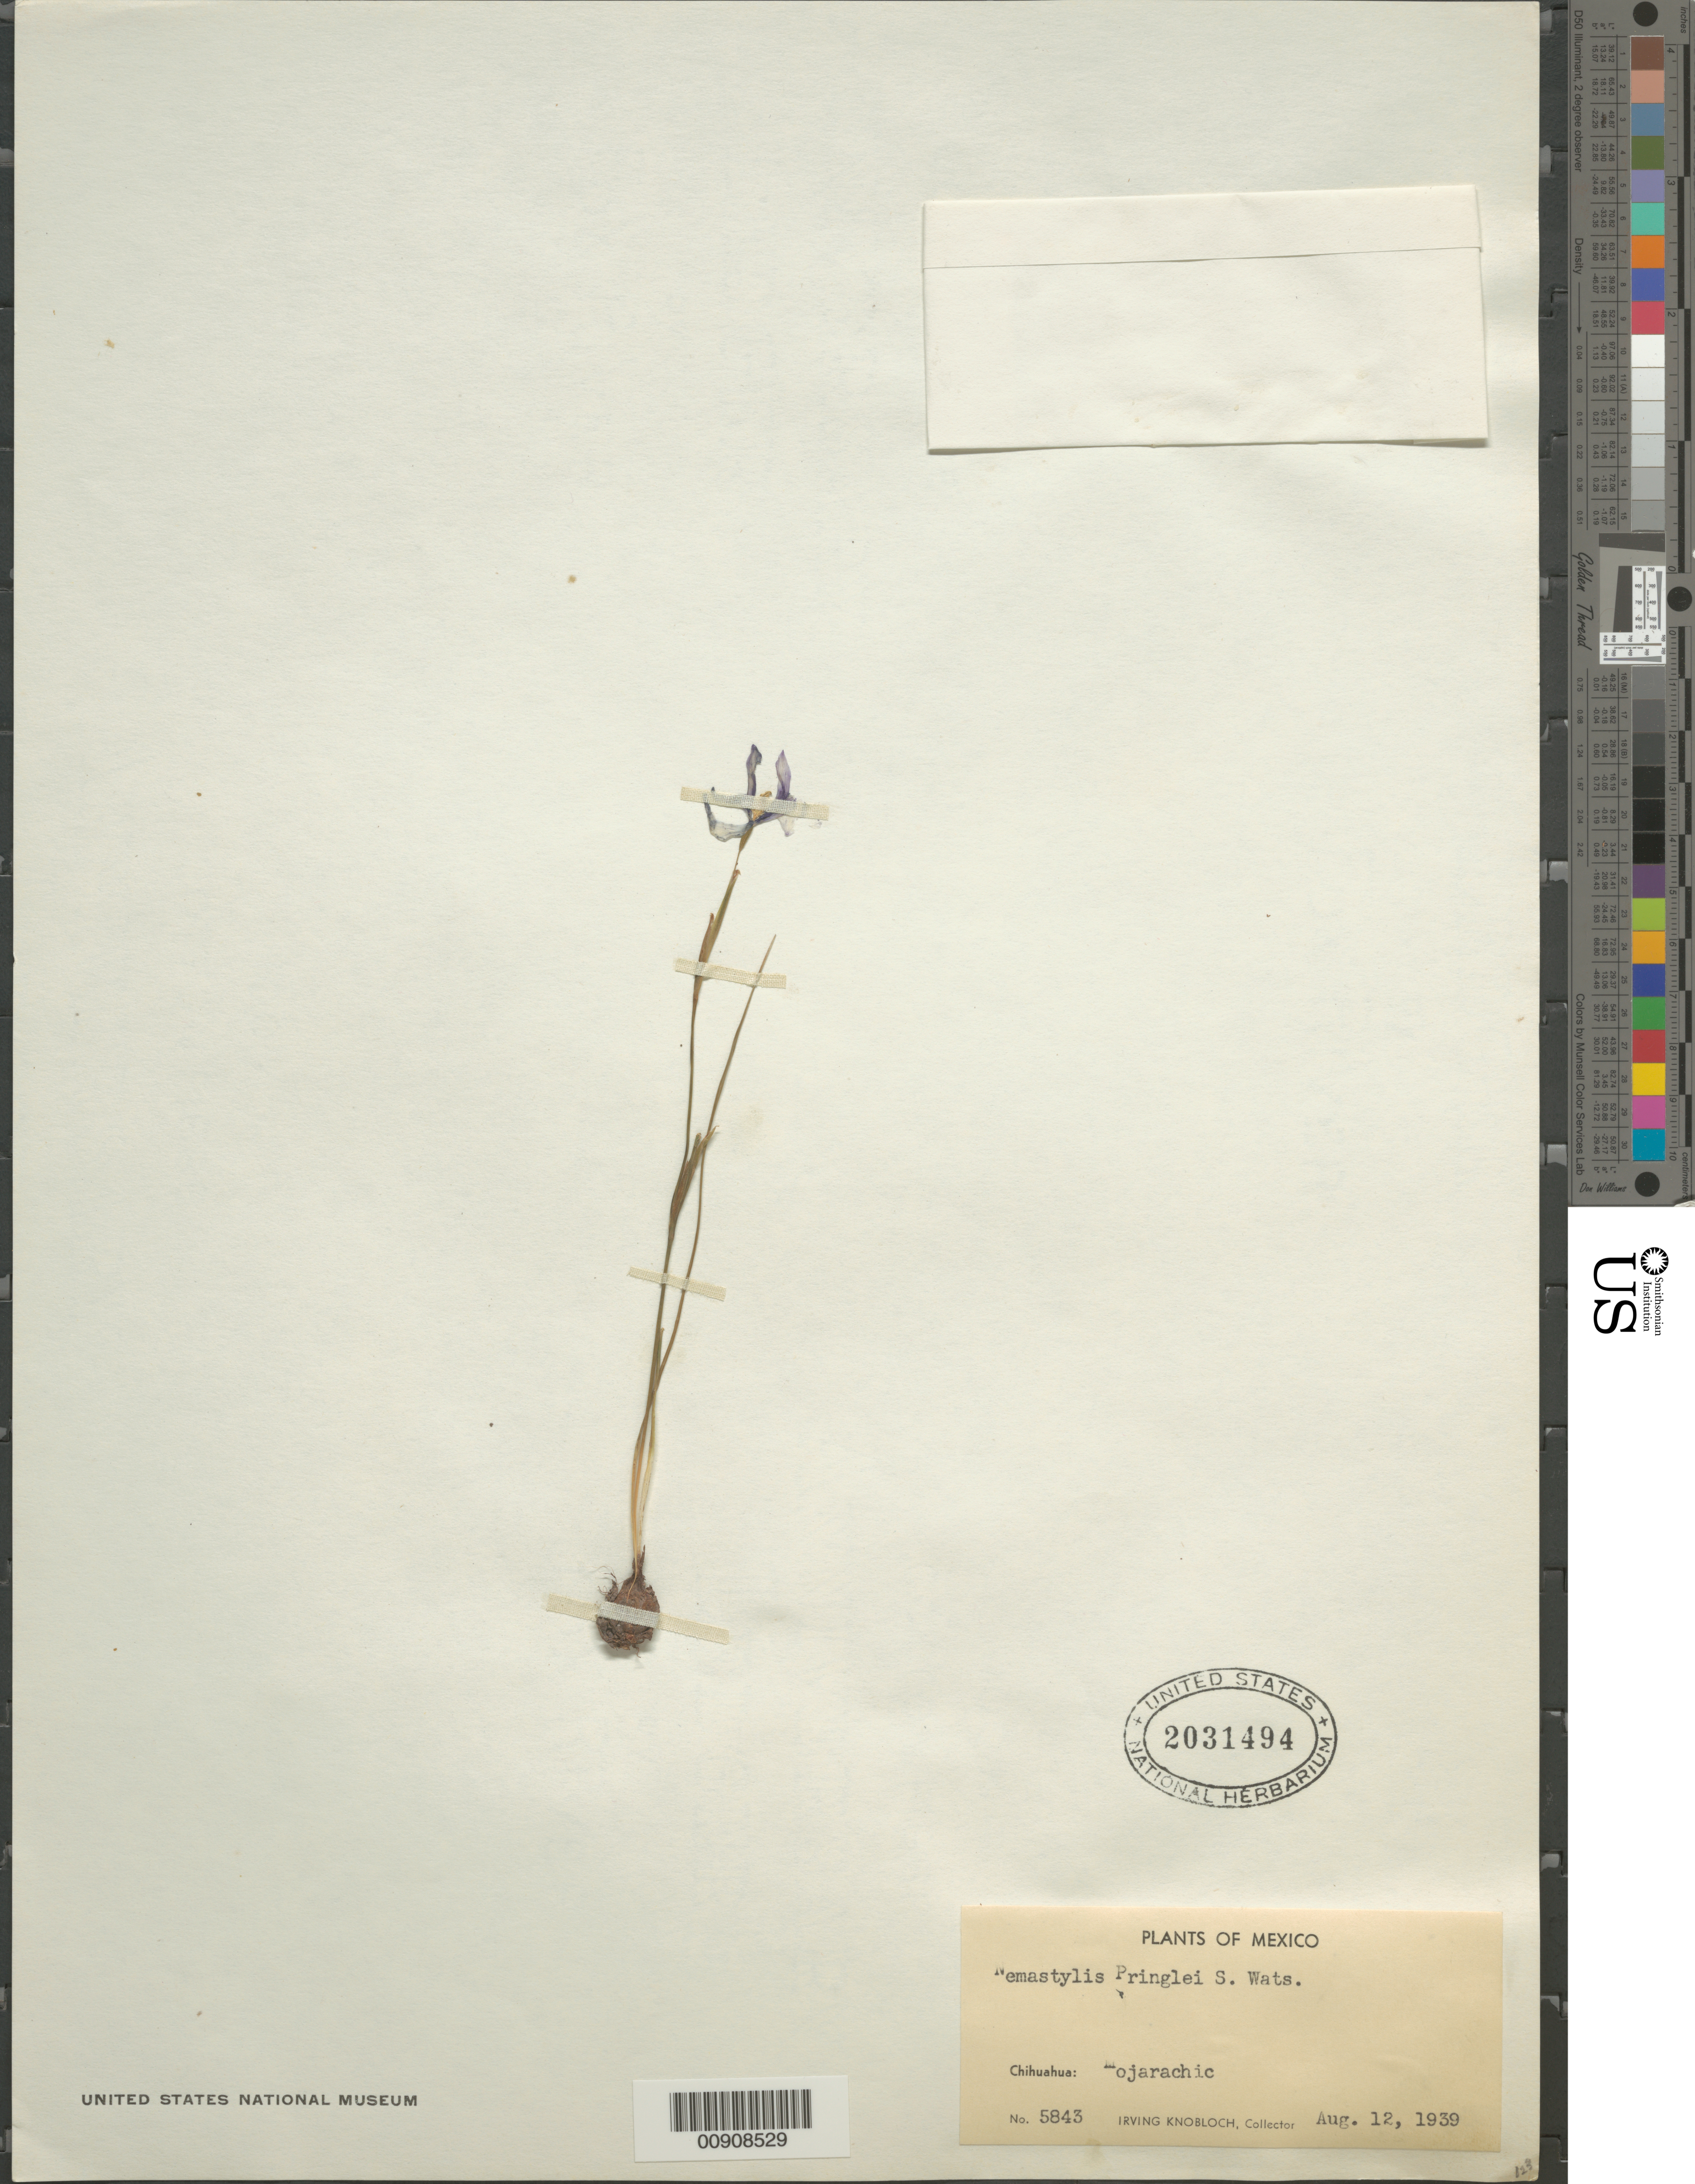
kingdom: Plantae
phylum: Tracheophyta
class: Liliopsida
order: Asparagales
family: Iridaceae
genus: Nemastylis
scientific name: Nemastylis pringlei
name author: S. Watson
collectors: I. W. Knobloch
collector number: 5843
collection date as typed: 12 Aug 1939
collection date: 1939-08-12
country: Mexico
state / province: Chihuahua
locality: Chihuahua: Mojarachic.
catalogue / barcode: US 2031494